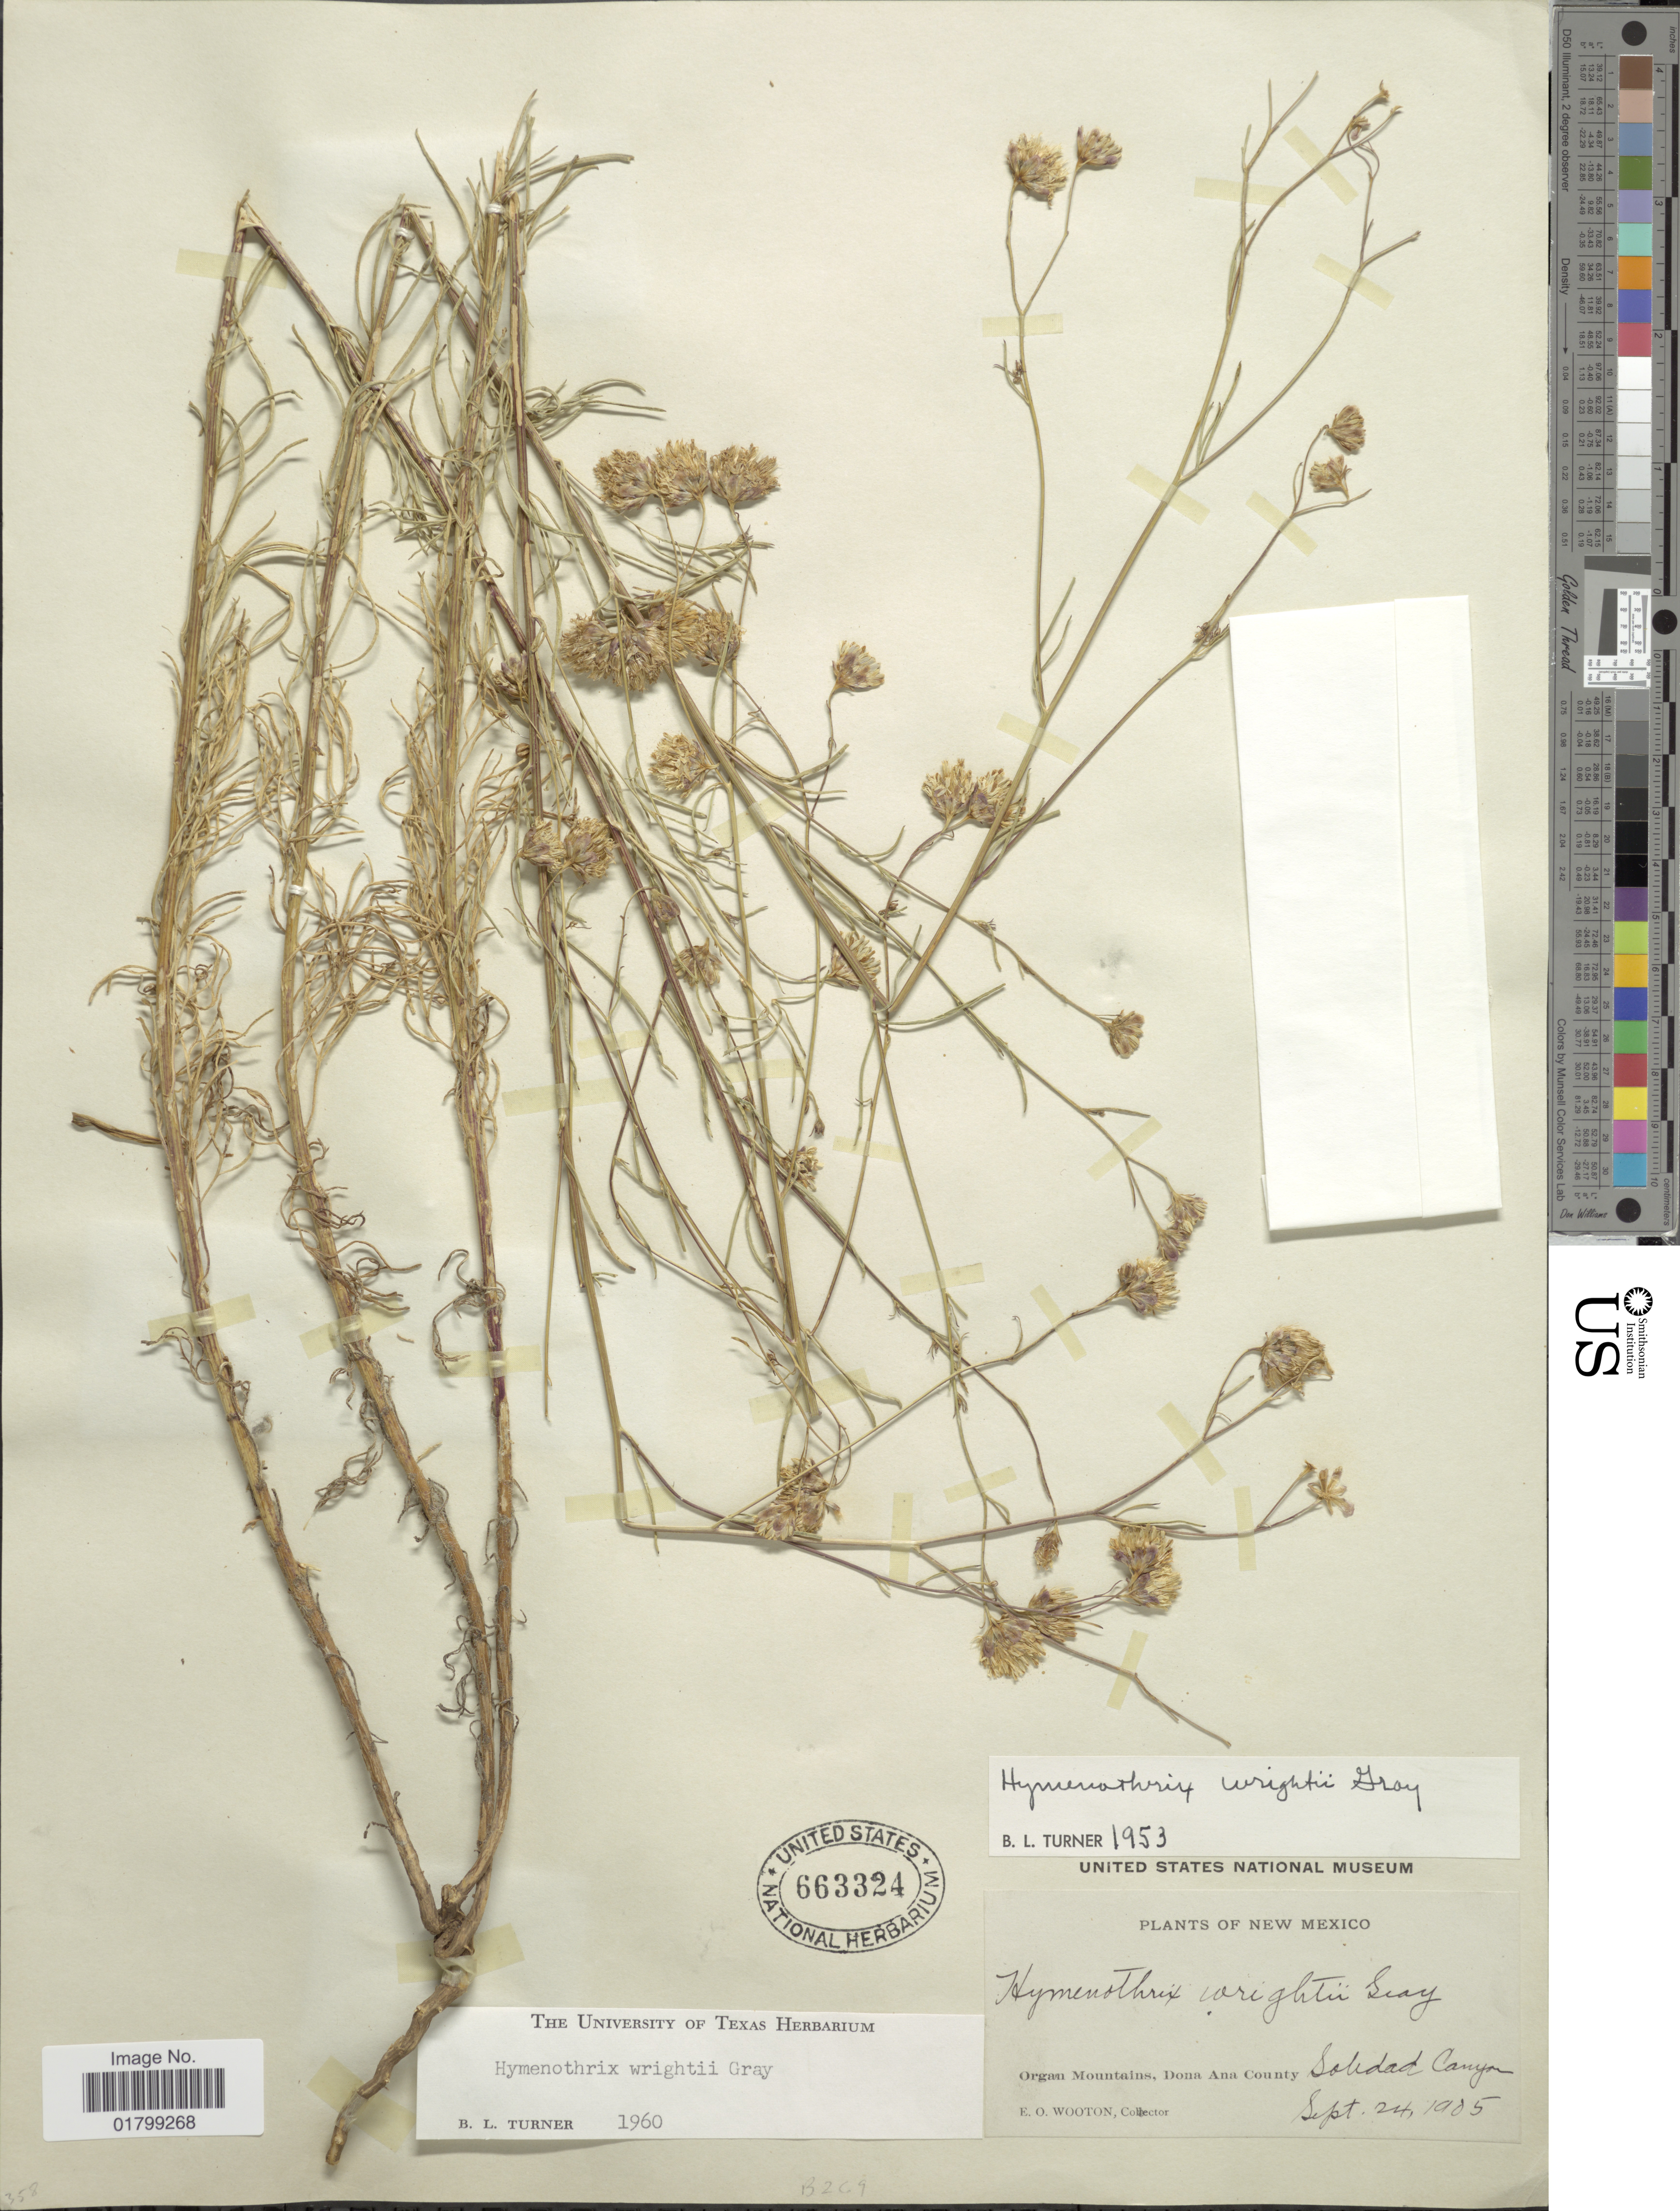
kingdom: Plantae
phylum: Tracheophyta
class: Magnoliopsida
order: Asterales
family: Asteraceae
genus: Hymenothrix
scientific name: Hymenothrix wrightii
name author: A. Gray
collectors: E. O. Wooton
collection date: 1905-09-24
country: United States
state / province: New Mexico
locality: Organ Mountains, Dona Ana County, Soledad Canyon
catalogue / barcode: US 663324